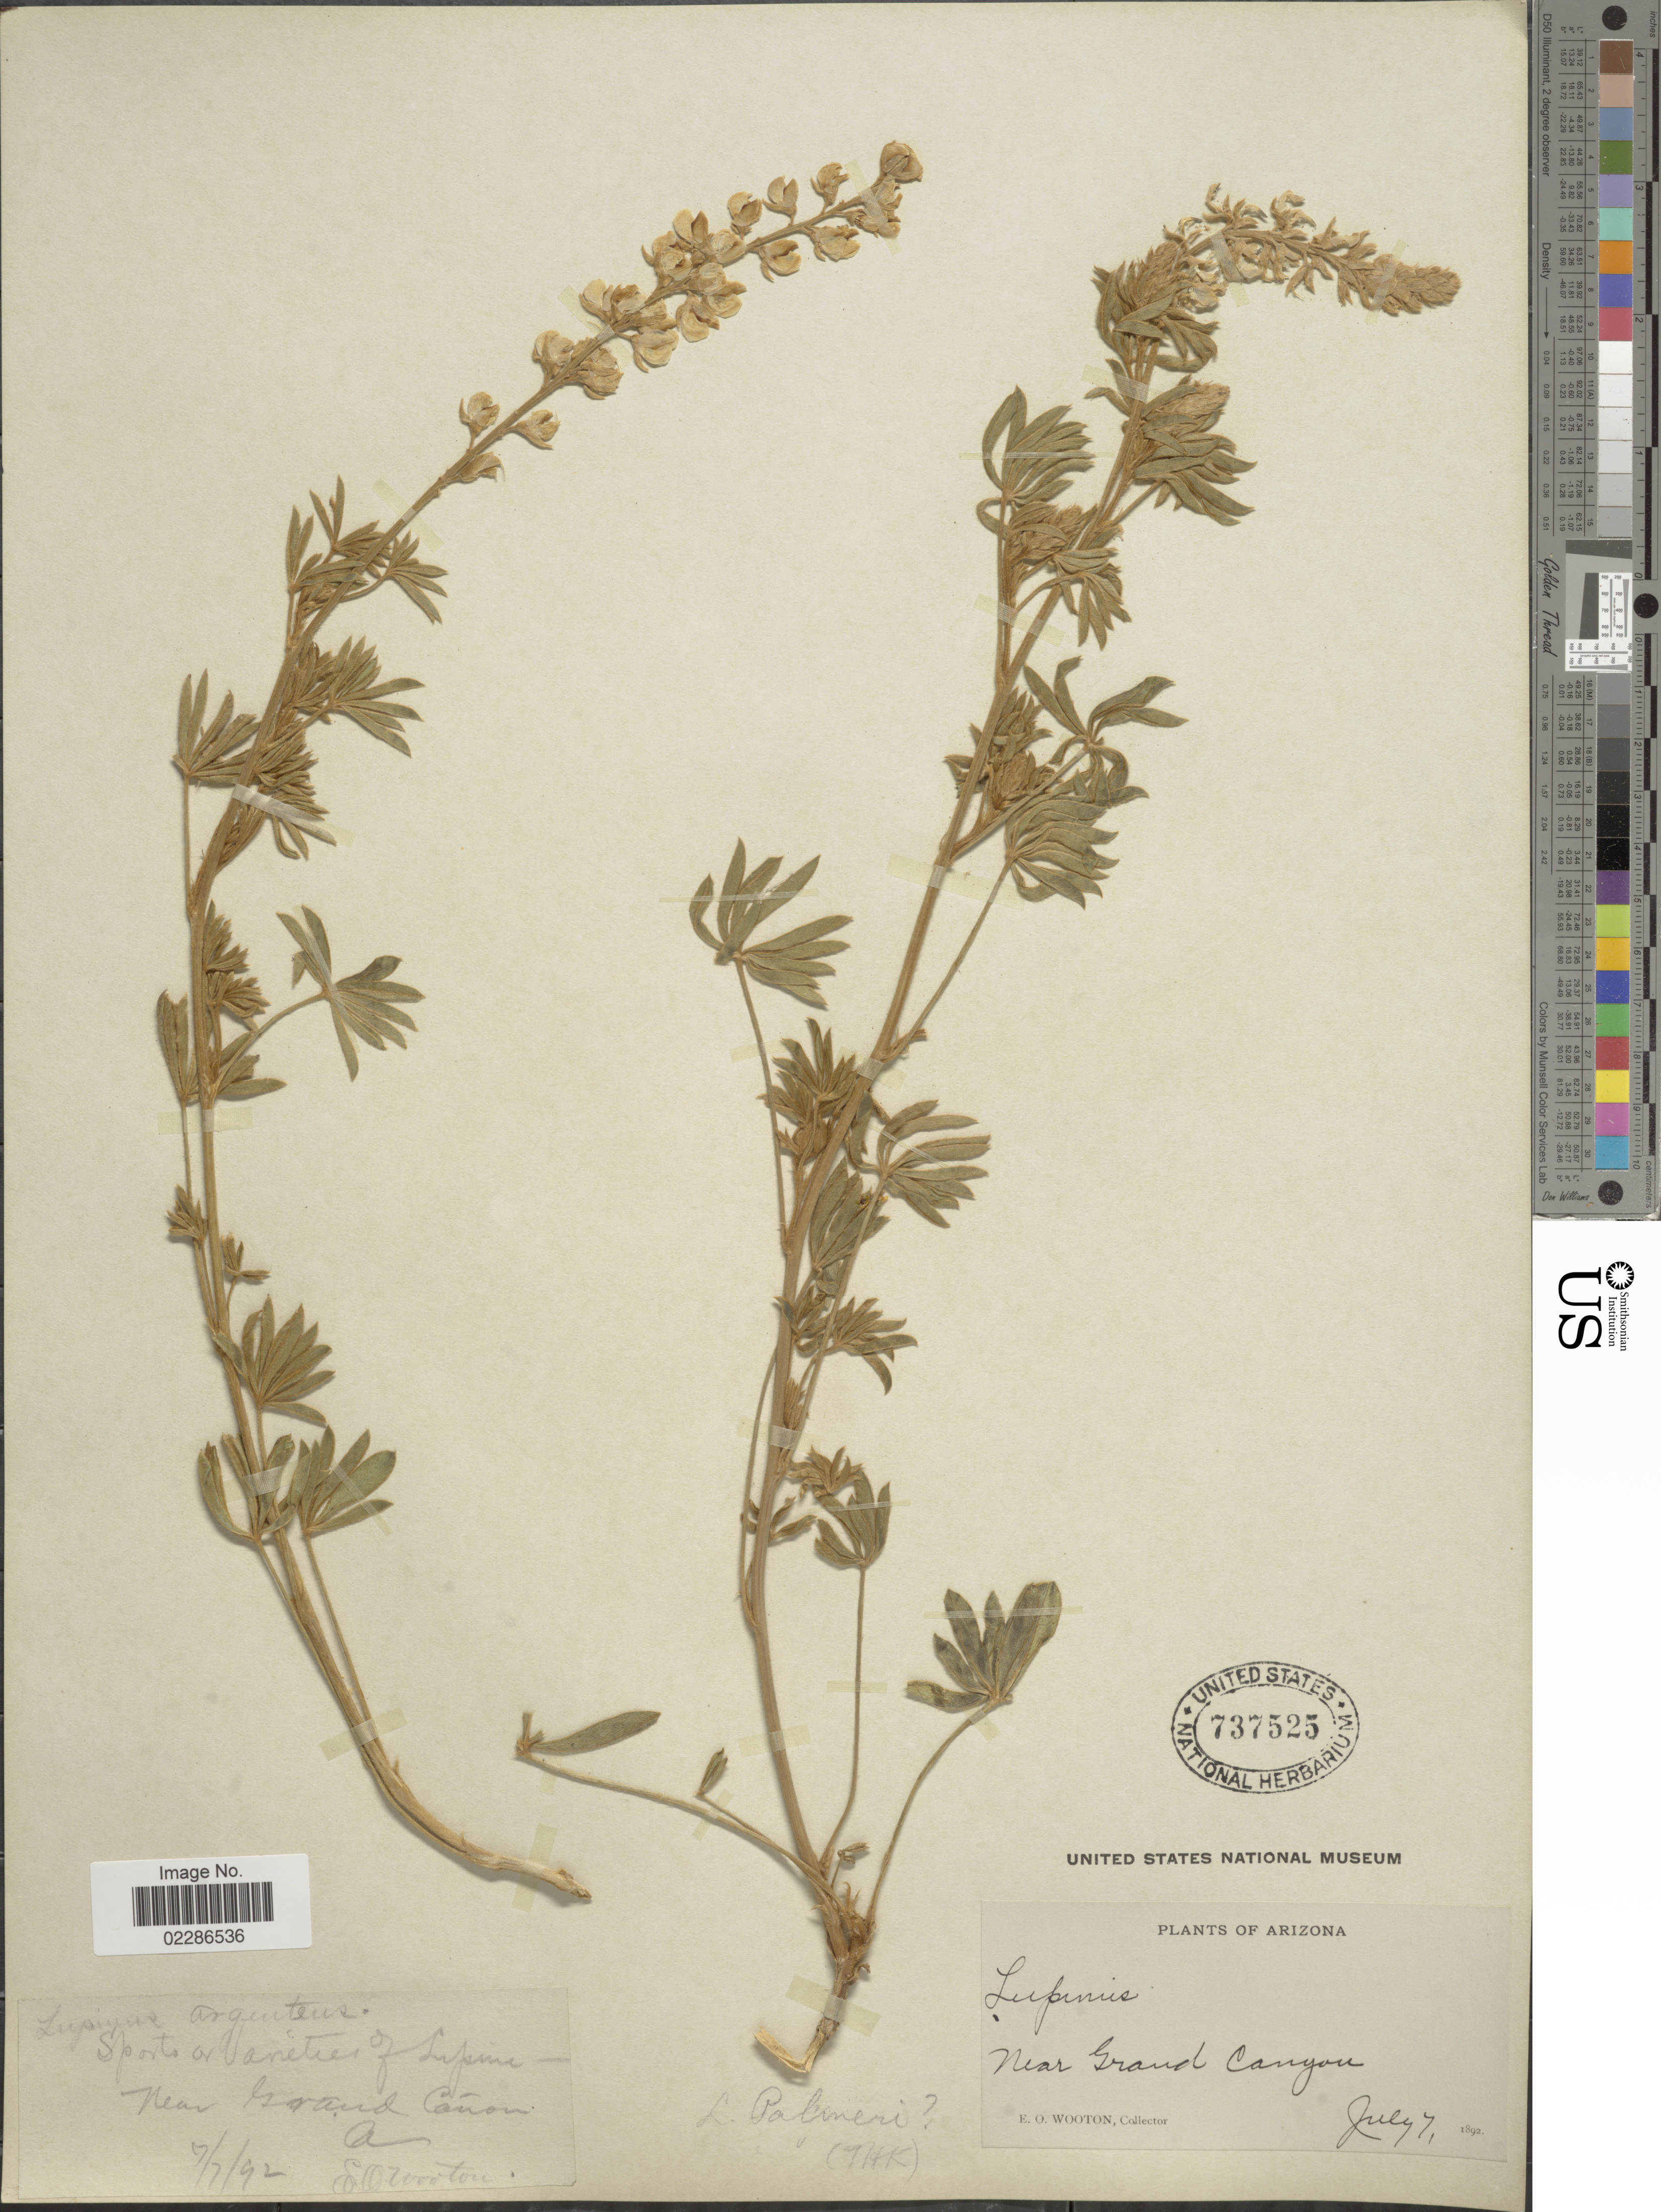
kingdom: Plantae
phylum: Tracheophyta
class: Magnoliopsida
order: Fabales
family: Fabaceae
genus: Lupinus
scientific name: Lupinus palmeri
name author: S. Watson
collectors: E. O. Wooton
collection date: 1892-07-07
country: United States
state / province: Arizona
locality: Near Grand Canyon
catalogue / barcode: US 737525